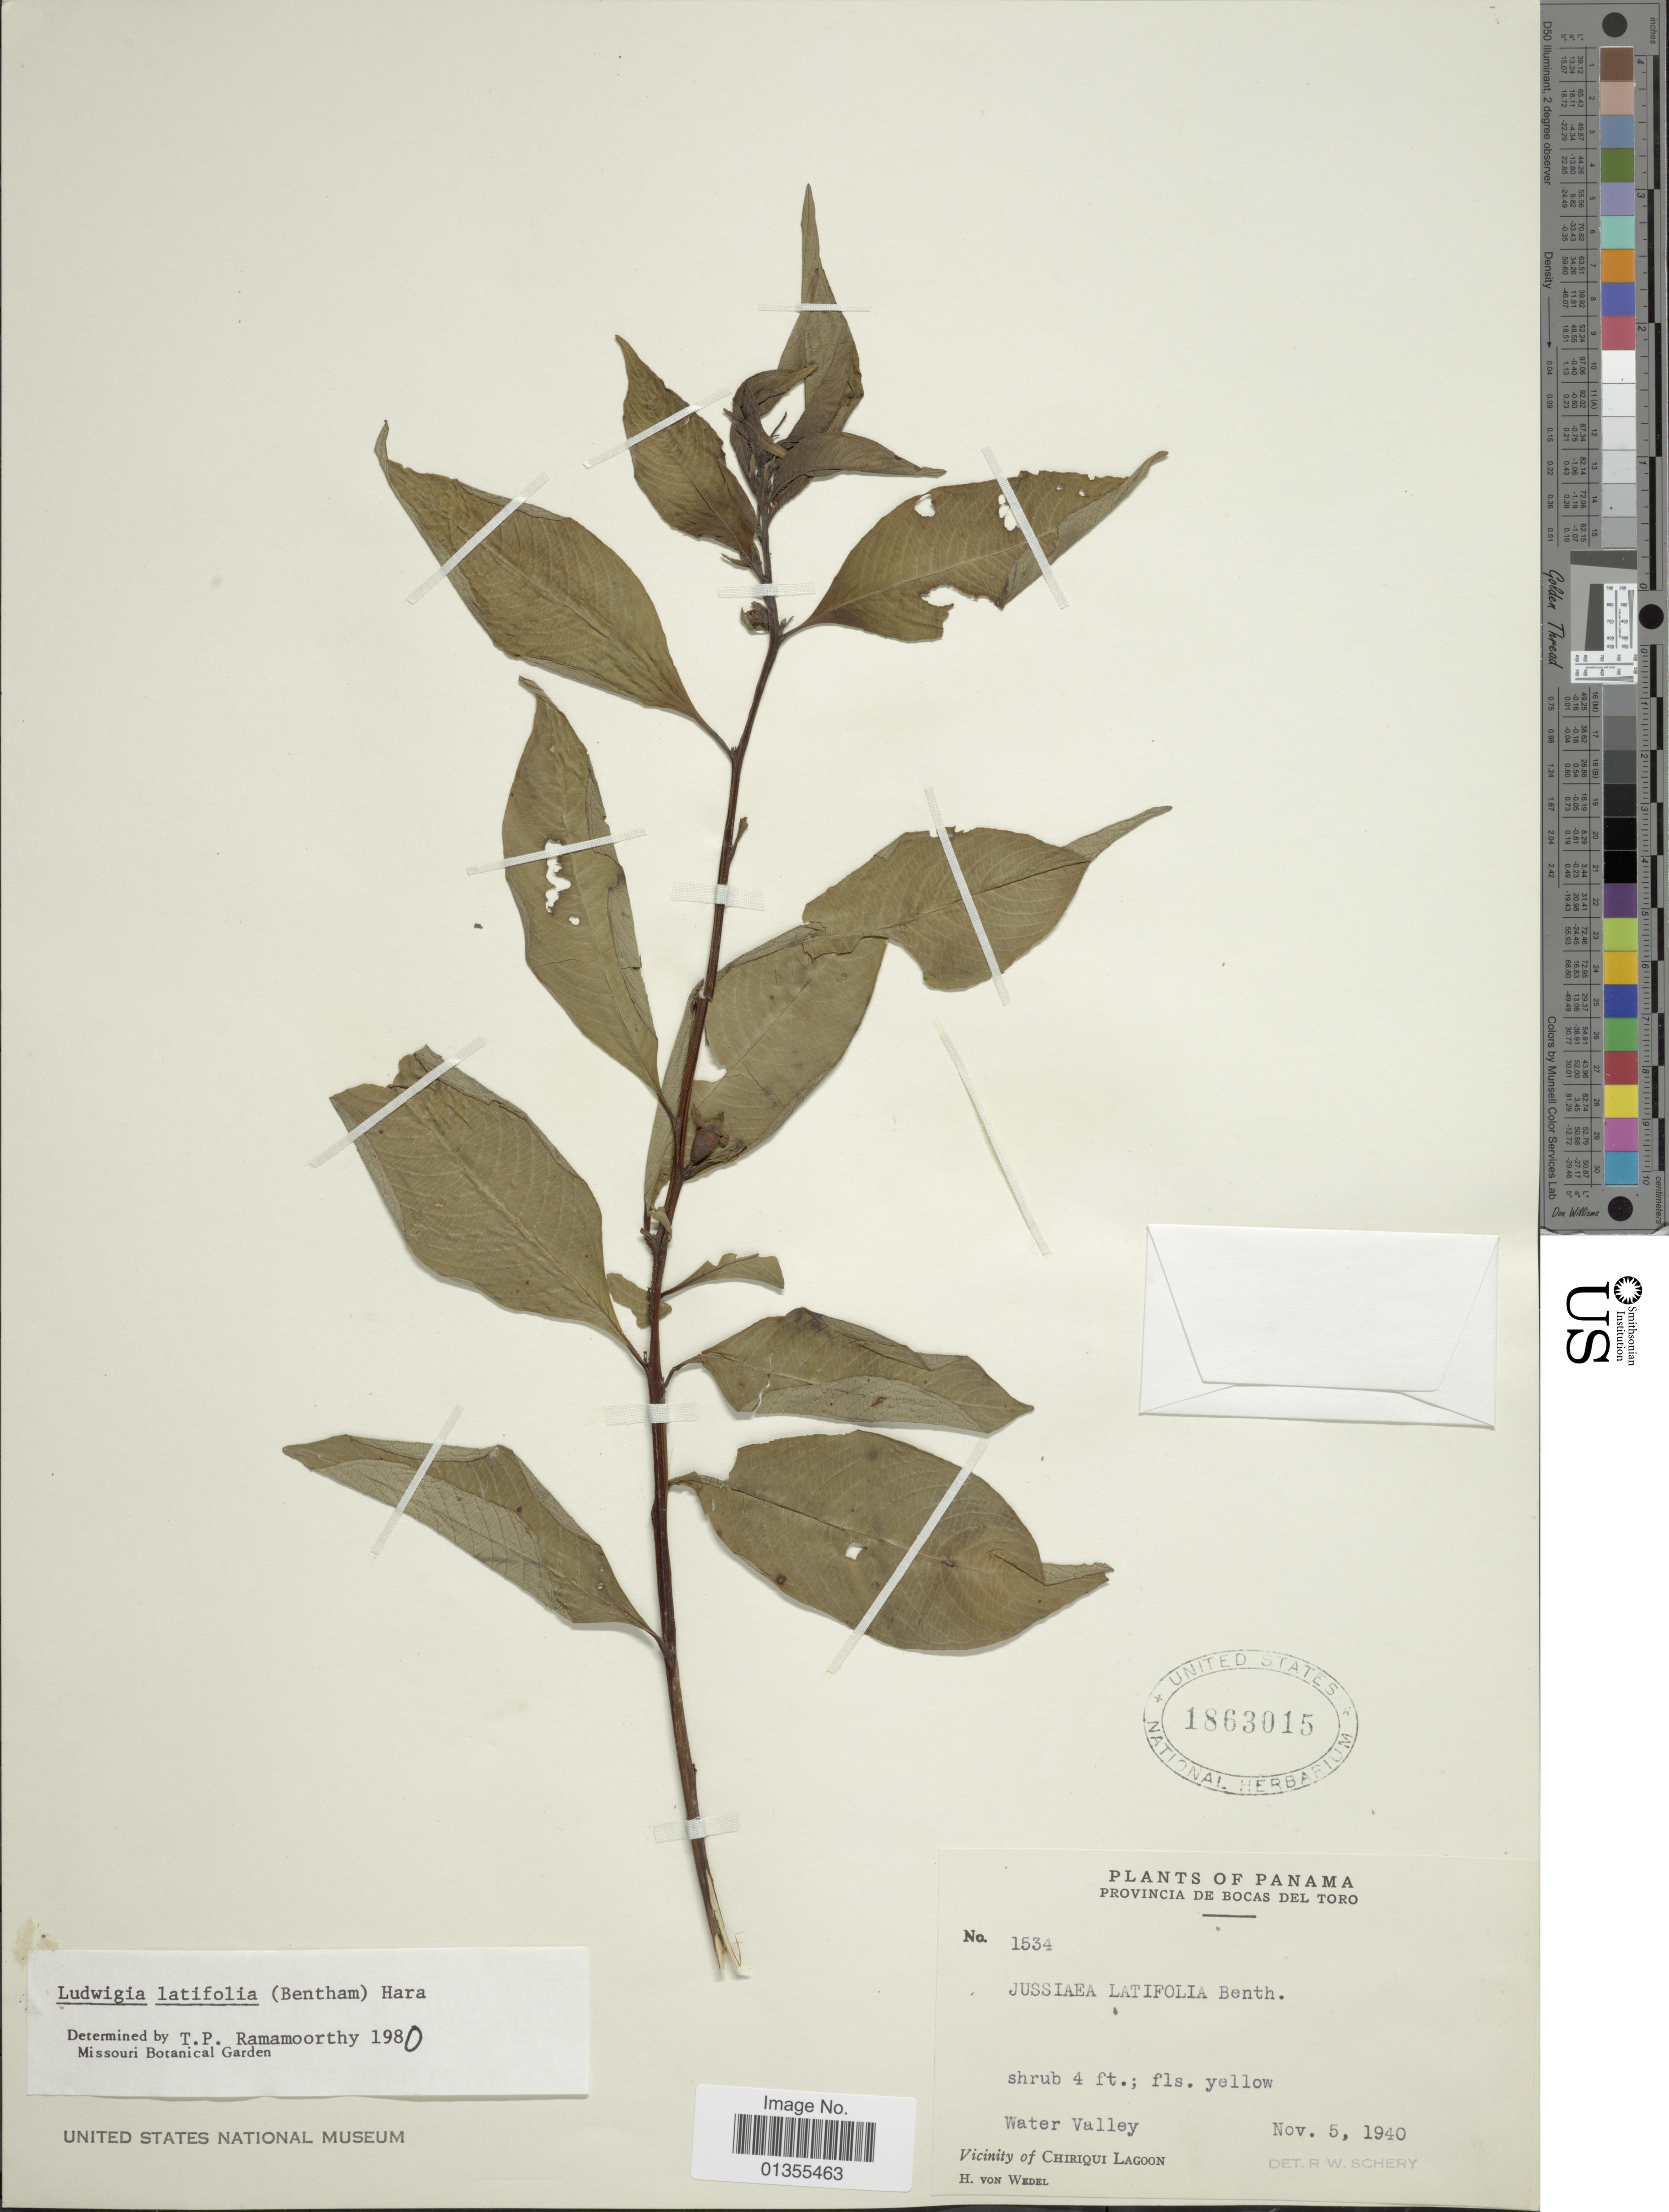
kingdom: Plantae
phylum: Tracheophyta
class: Magnoliopsida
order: Myrtales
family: Onagraceae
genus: Ludwigia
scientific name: Ludwigia latifolia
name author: (Benth.) H. Hara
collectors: H. von Wedel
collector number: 1534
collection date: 1940-11-05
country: Panama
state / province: Bocas del Toro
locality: Provincia de Bocas del Toro. Water Valley. Vicinity of Chiriqui Lagoon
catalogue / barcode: US 1863015